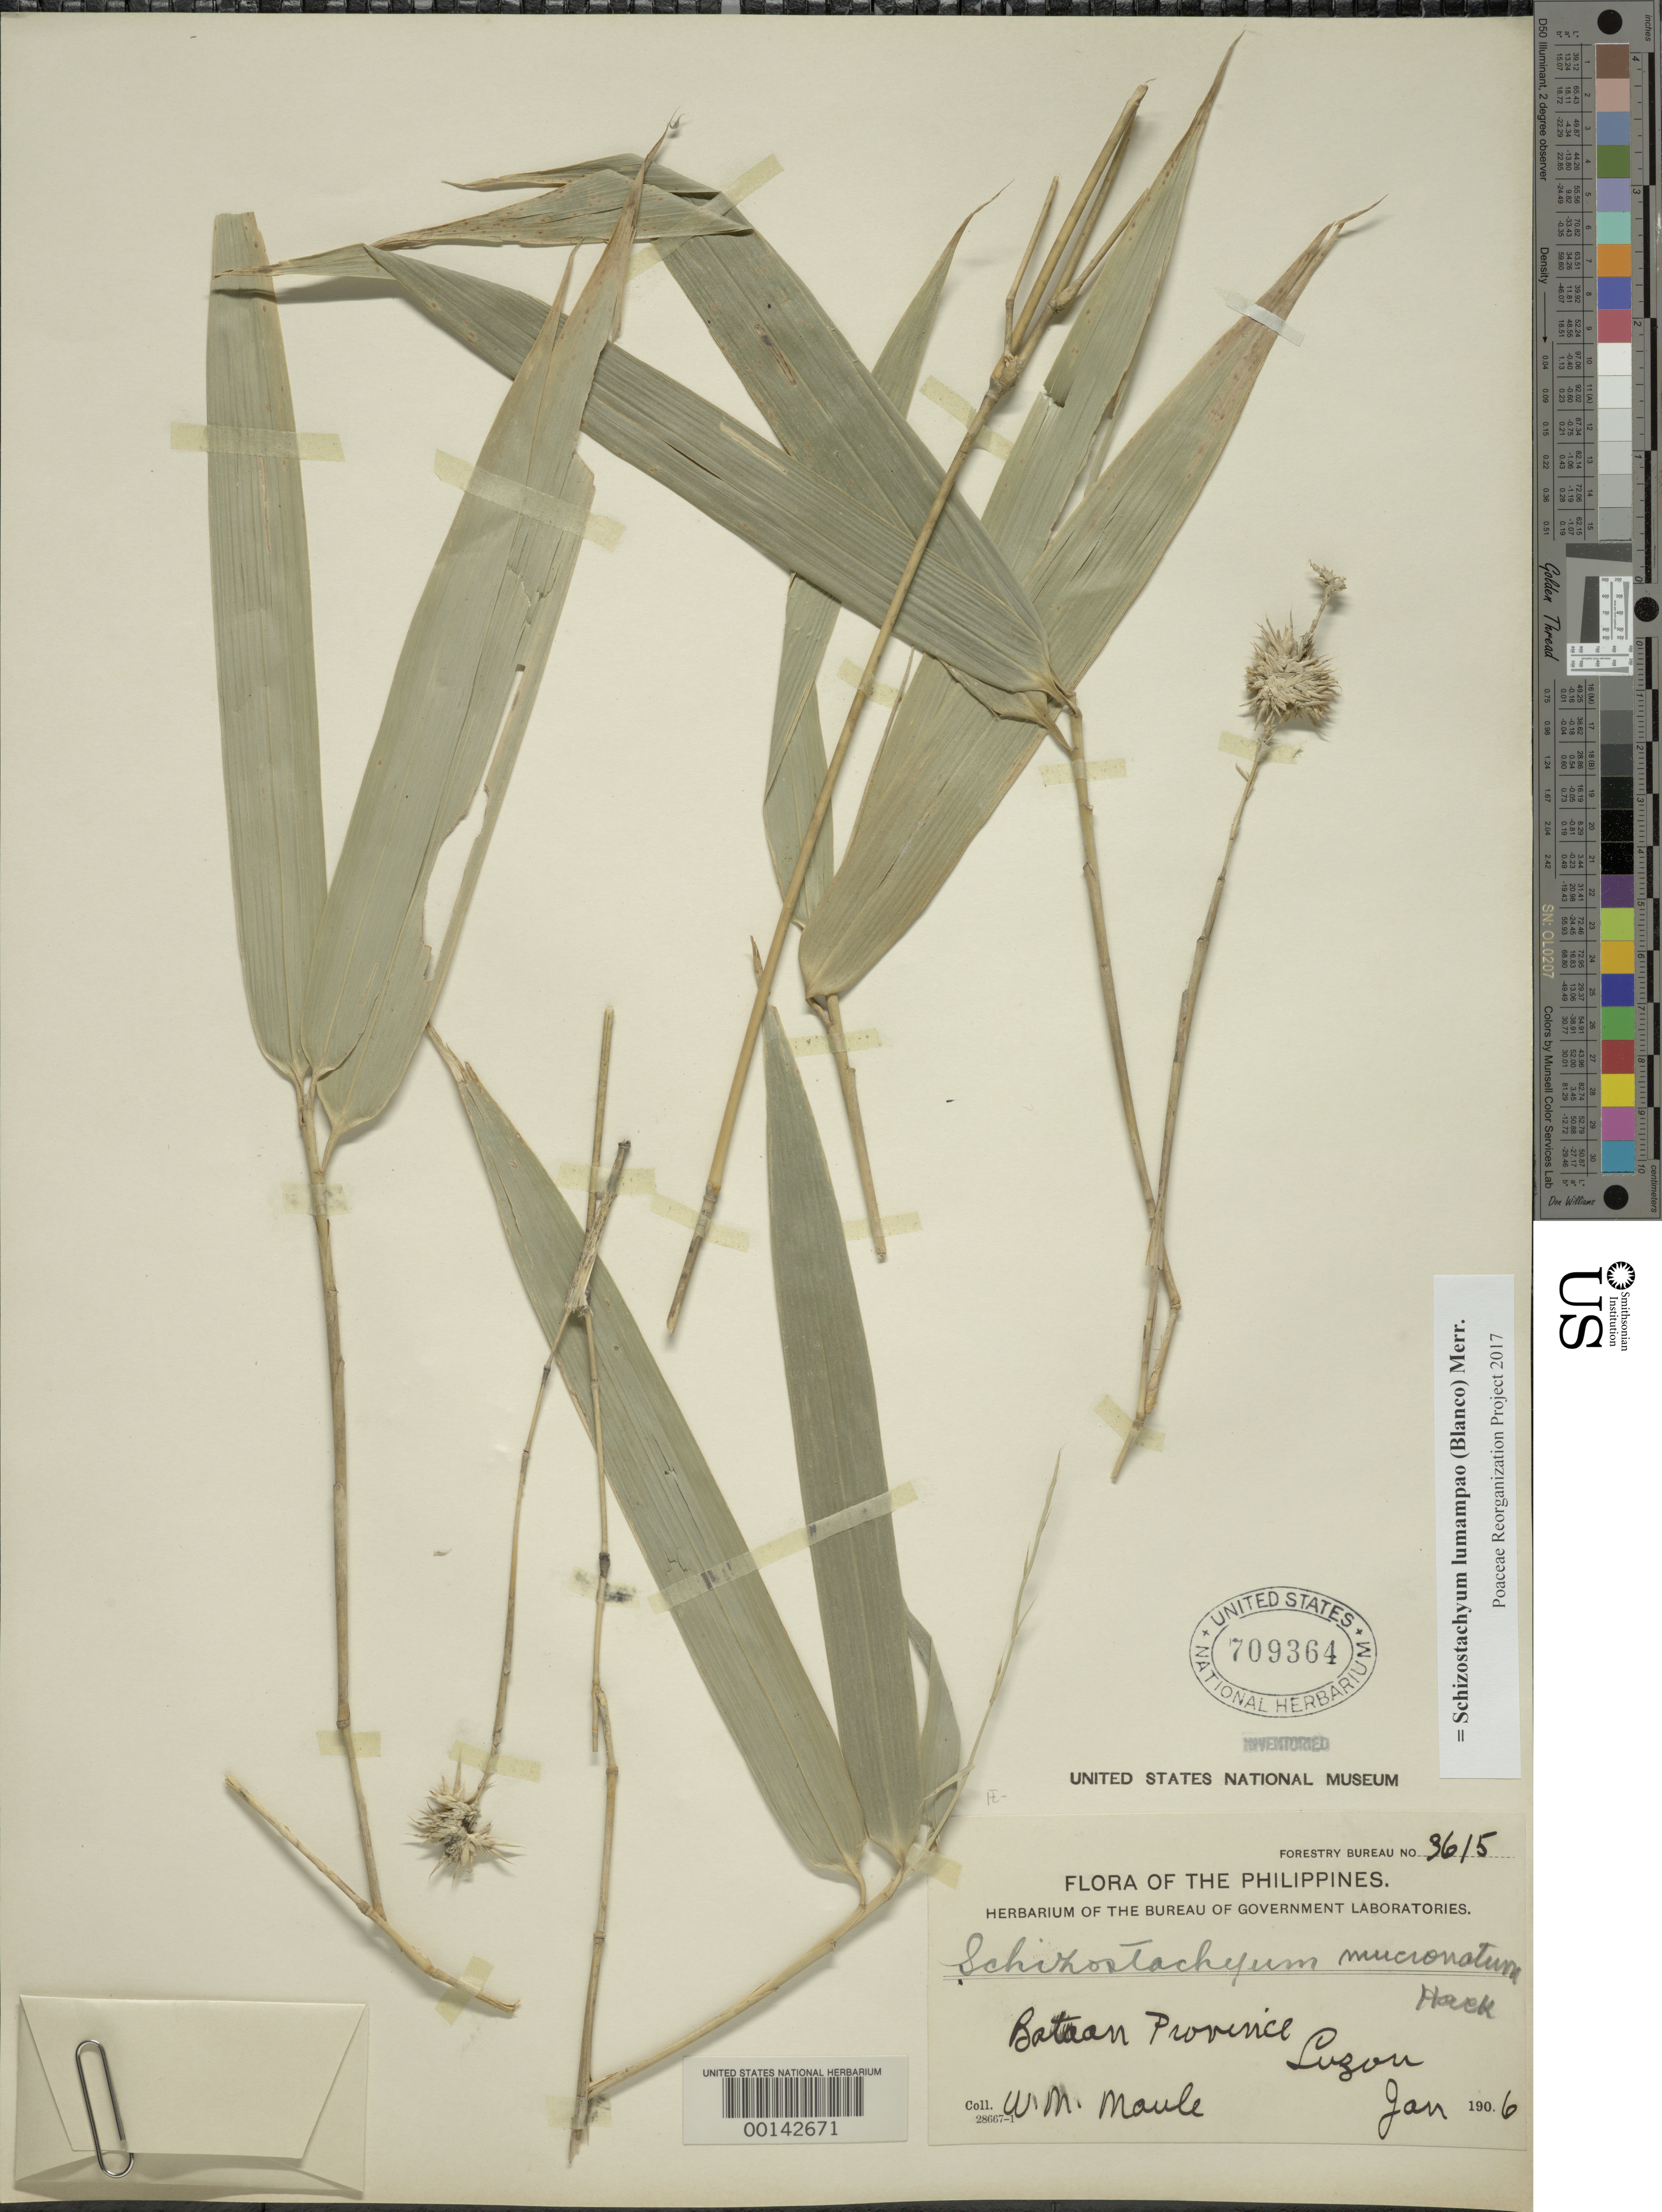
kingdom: Plantae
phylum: Tracheophyta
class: Liliopsida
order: Poales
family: Poaceae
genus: Schizostachyum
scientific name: Schizostachyum lumampao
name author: (Blanco) Merr.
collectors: W. Maule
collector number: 3615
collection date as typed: Jan 1906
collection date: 1906-01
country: Philippines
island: Luzon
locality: Bataan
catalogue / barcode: US 709364